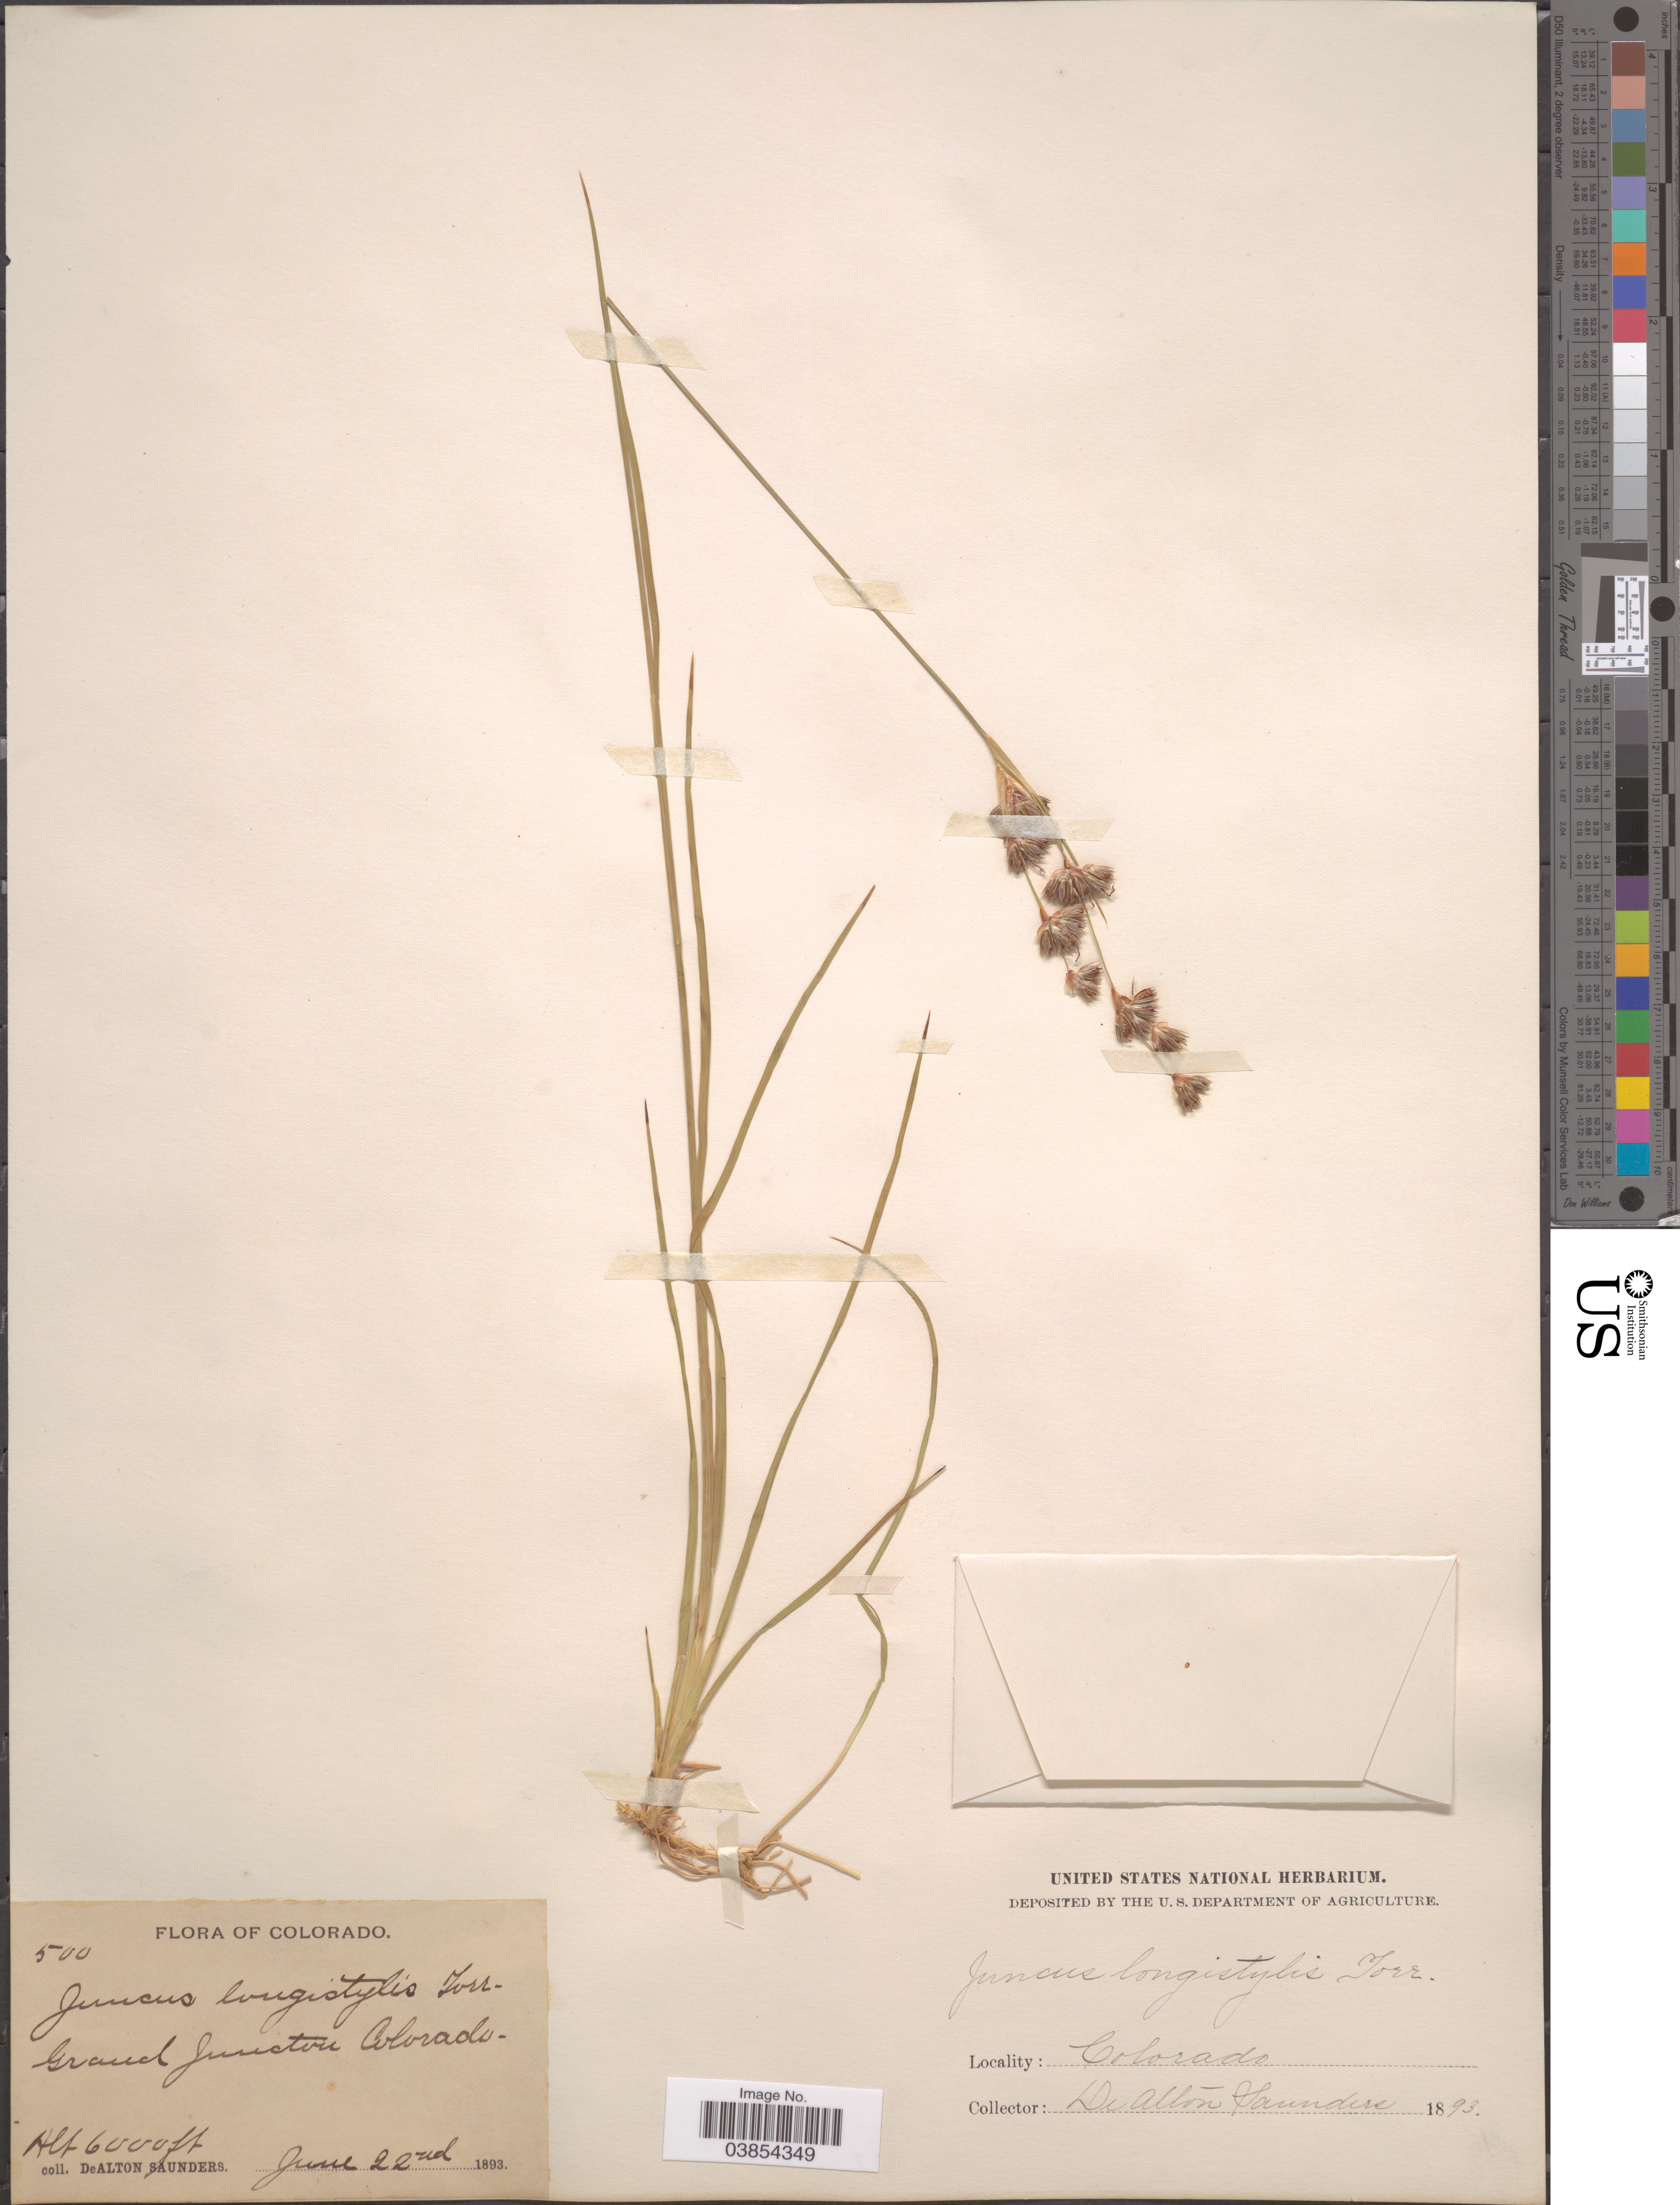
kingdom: Plantae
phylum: Tracheophyta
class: Liliopsida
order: Poales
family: Juncaceae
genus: Juncus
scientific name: Juncus longistylis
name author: Torr.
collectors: D. A. Saunders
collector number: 500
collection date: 1893-06-22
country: United States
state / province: Colorado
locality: Grand Junction Colorado.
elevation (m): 1829